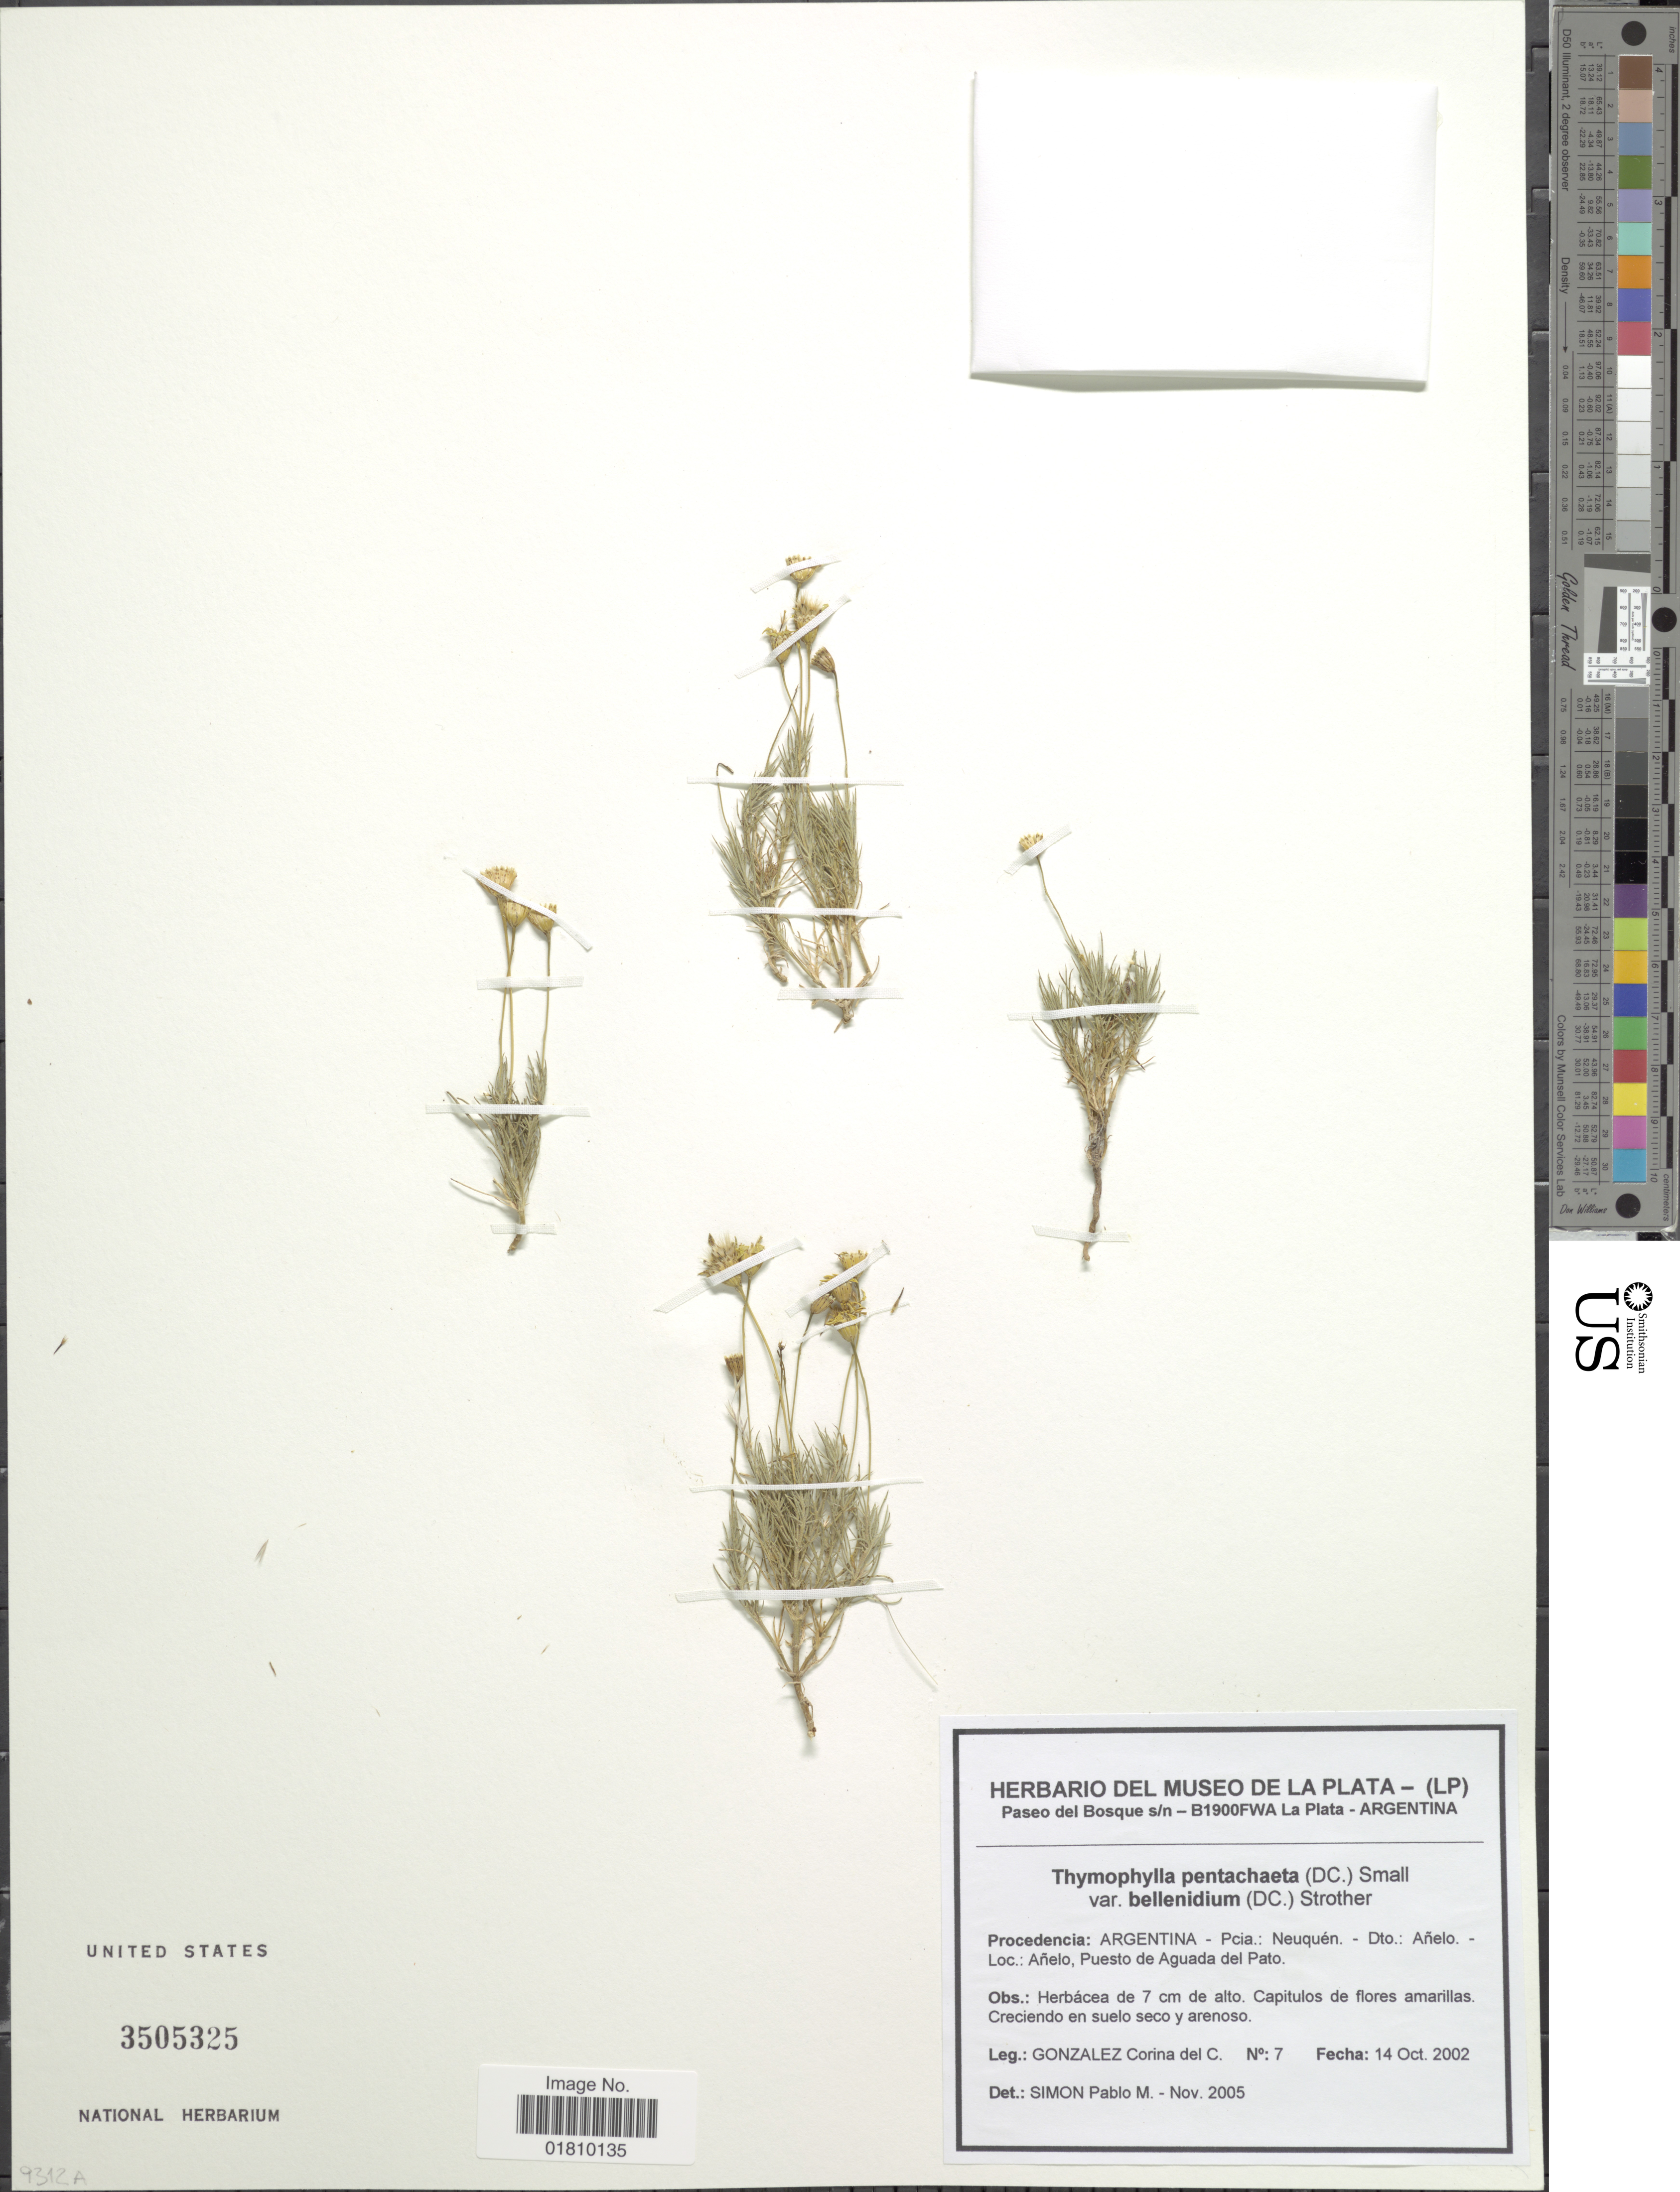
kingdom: Plantae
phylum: Tracheophyta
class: Magnoliopsida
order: Asterales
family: Asteraceae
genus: Thymophylla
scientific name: Thymophylla pentachaeta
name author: (DC.) Small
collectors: C. Gonzalez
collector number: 7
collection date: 2002-10-14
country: Argentina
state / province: Neuquen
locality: Procedencia: Argentina, Dto.: Añelo, Añelo, Puesto de Aguada del Pato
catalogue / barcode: US 3505325